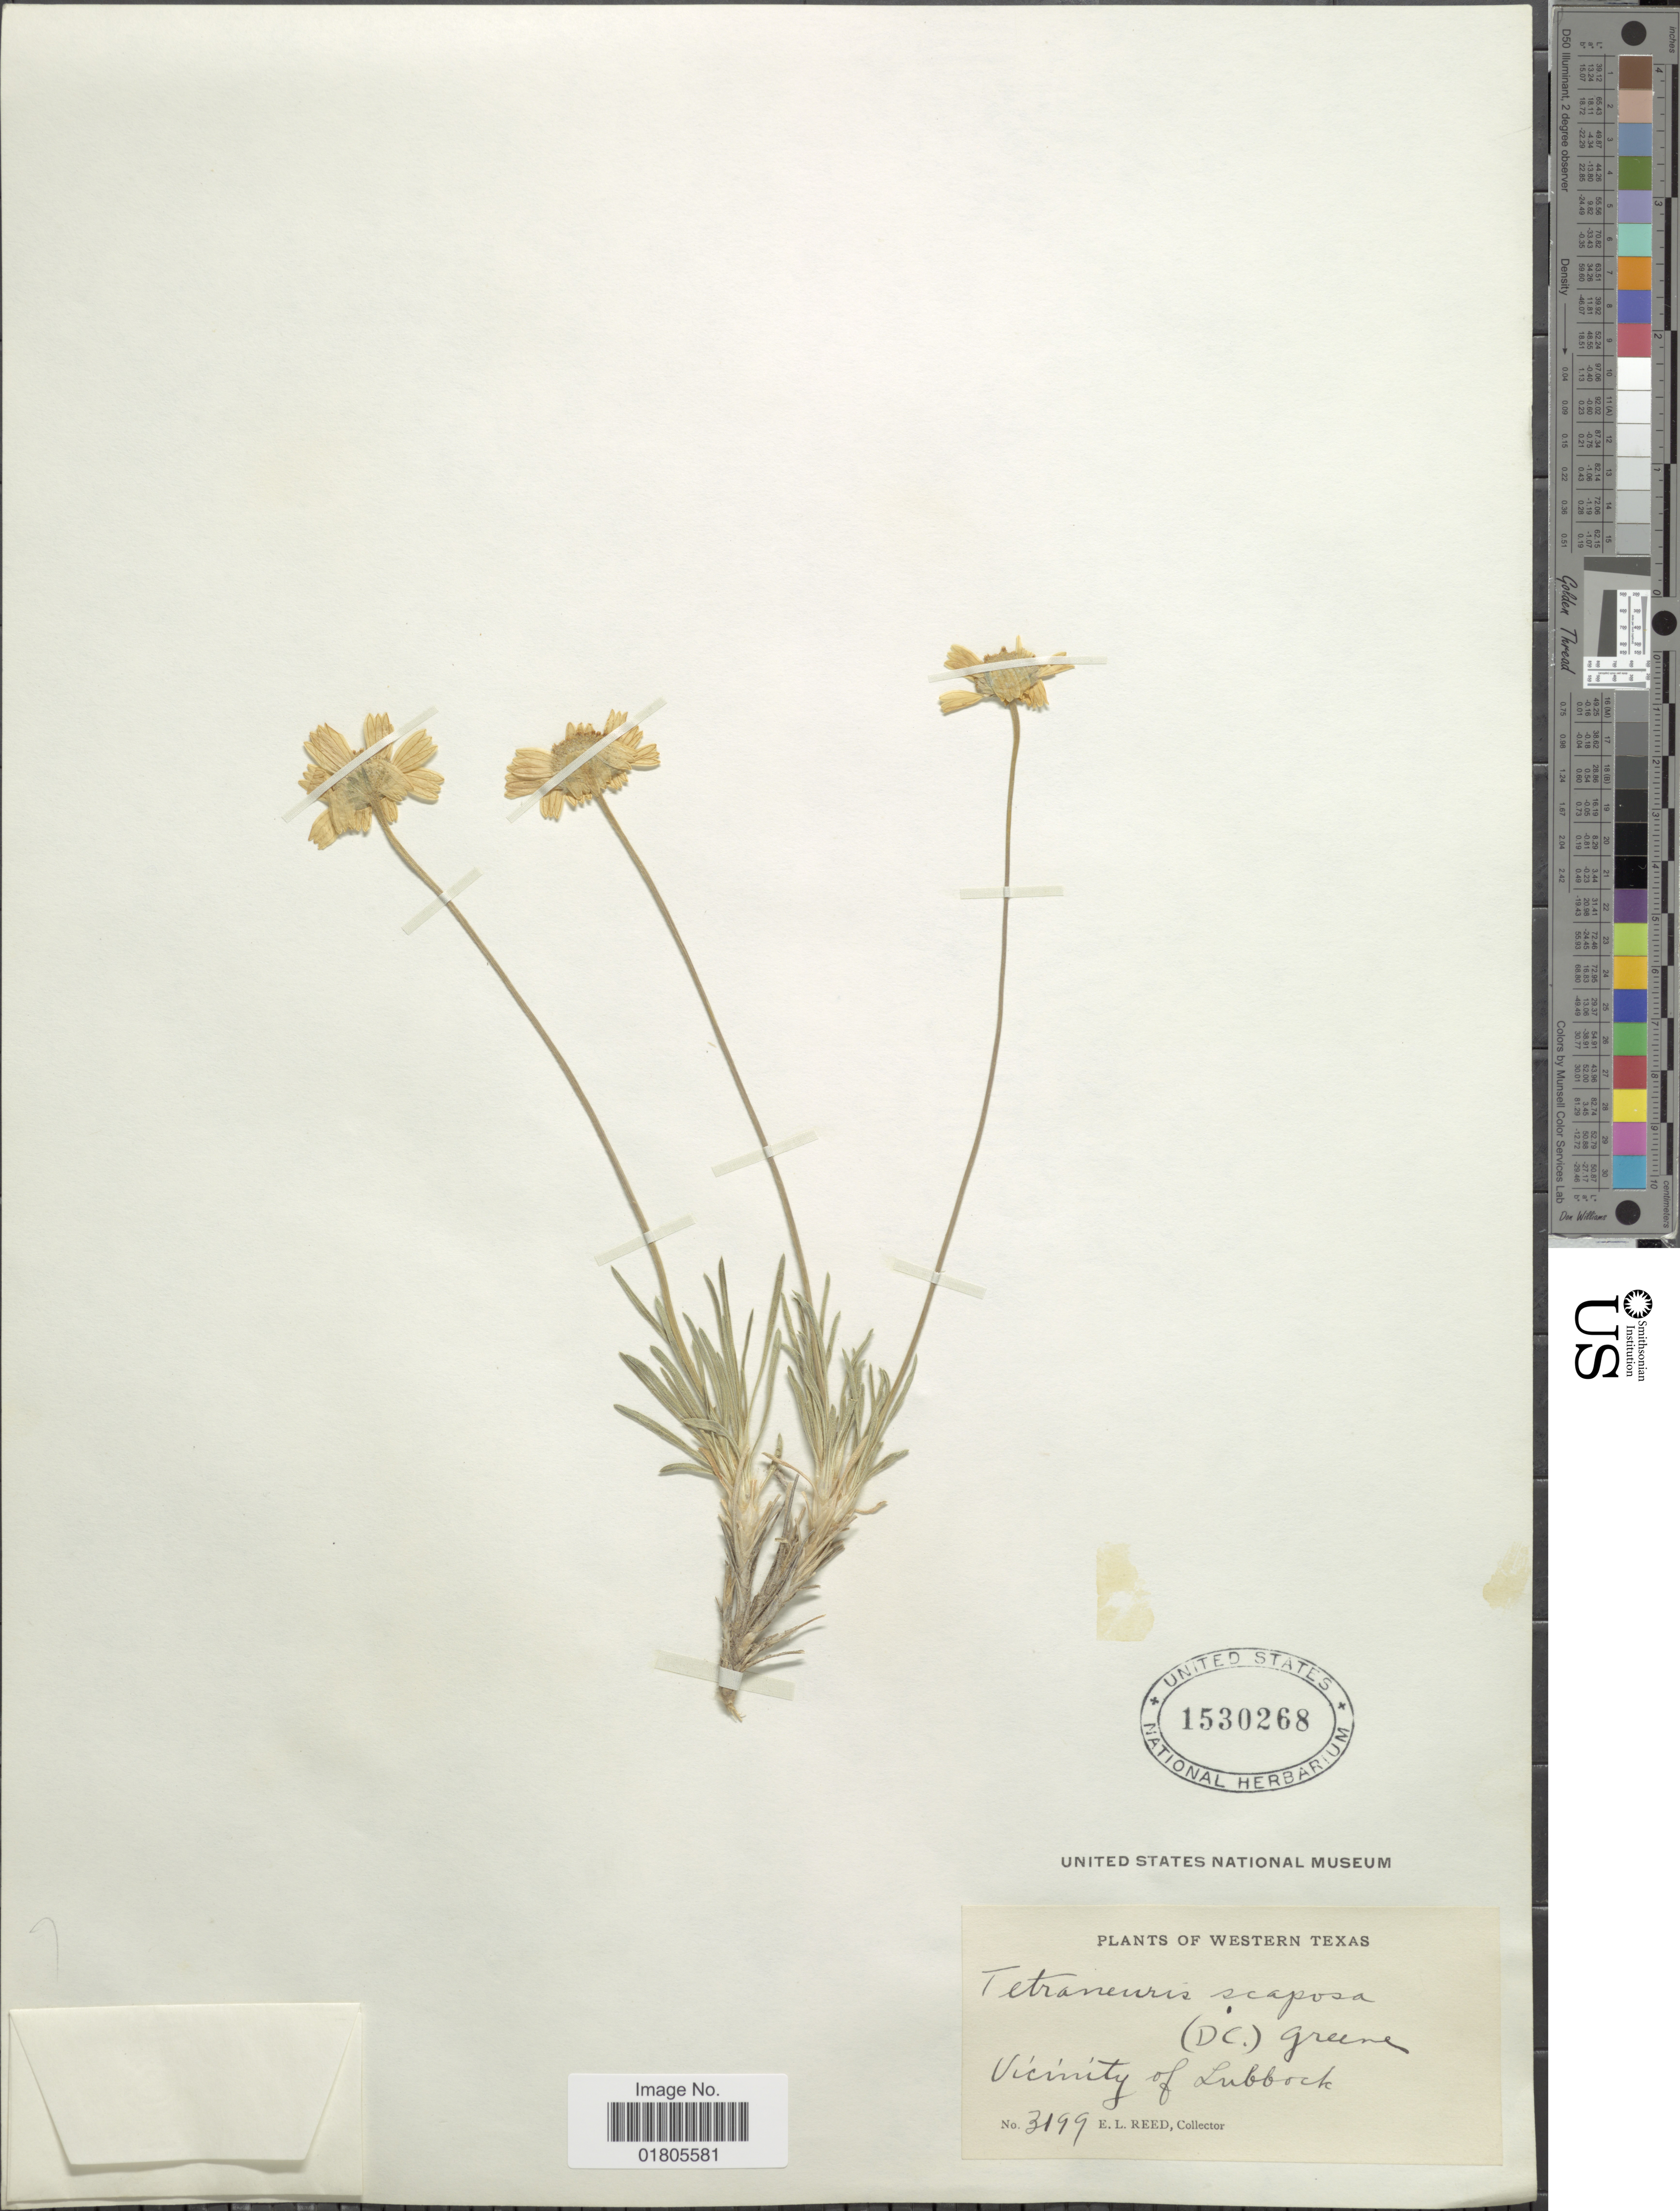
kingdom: Plantae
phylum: Tracheophyta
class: Magnoliopsida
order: Asterales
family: Asteraceae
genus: Actinea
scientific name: Actinea scaposa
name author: (DC.) Kuntze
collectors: E. Reed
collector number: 3199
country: United States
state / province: Texas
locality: Western Texas, Vicinity of Lubbock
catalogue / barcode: US 1530268